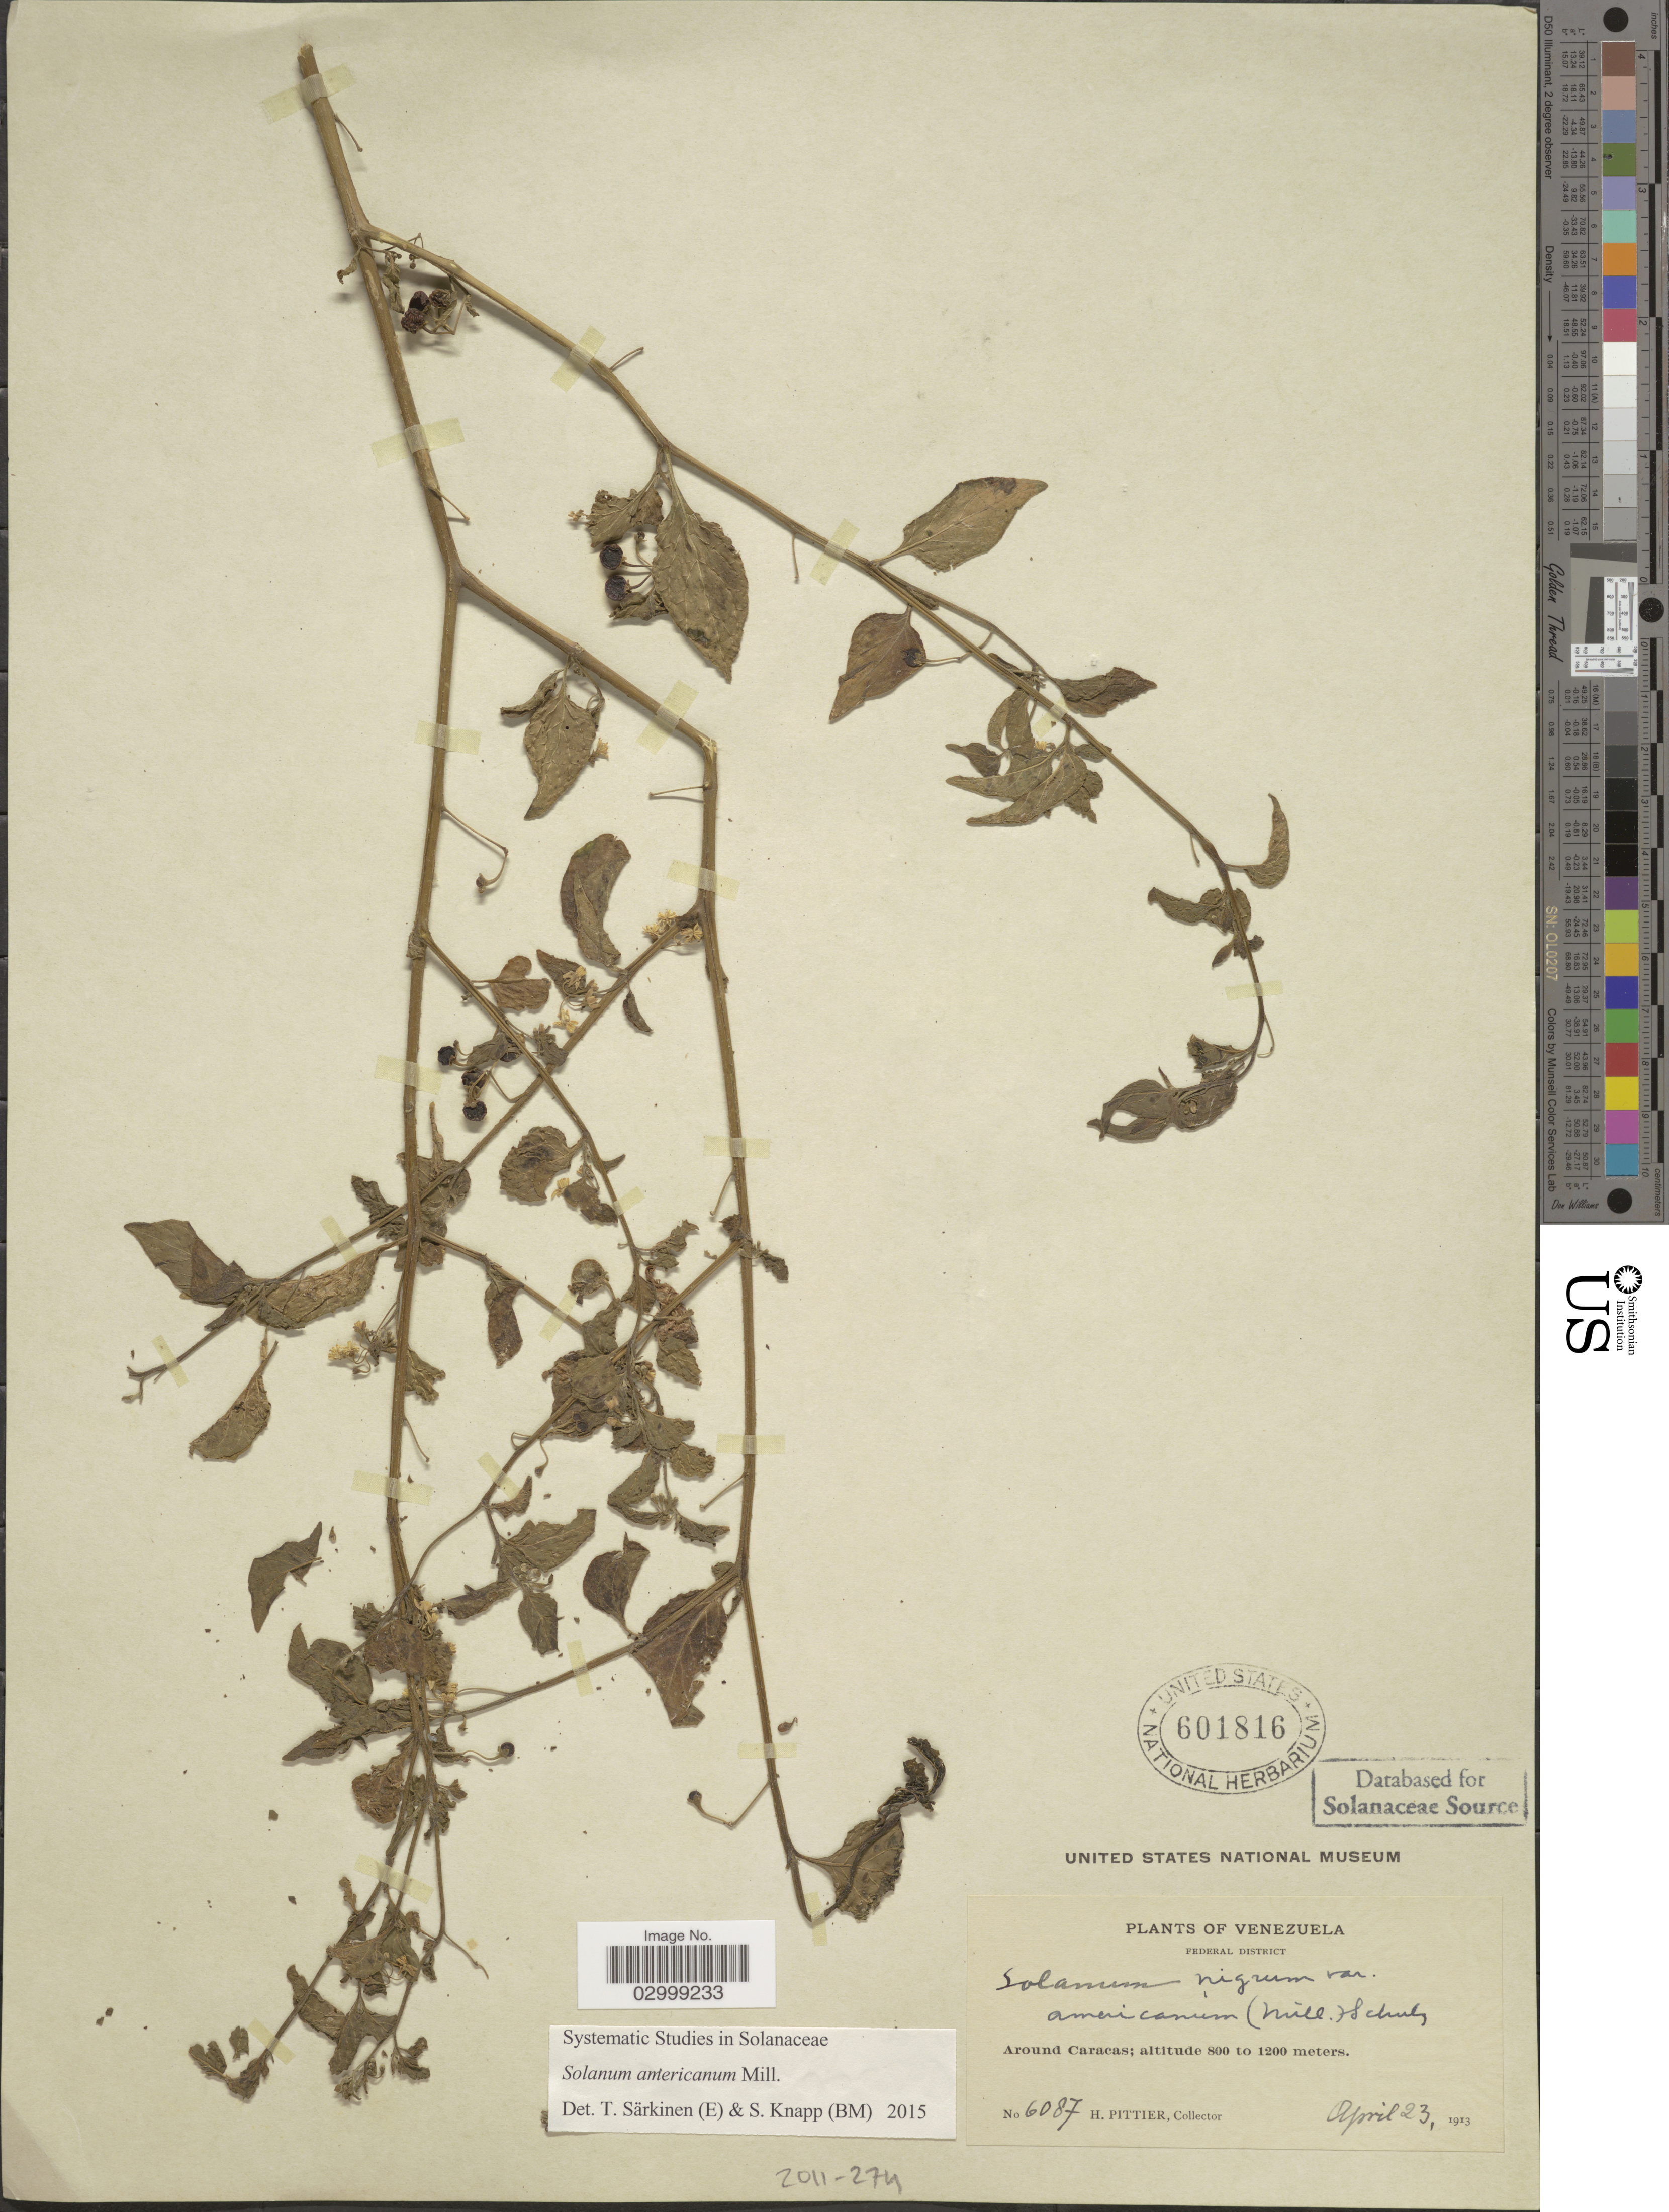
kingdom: Plantae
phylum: Tracheophyta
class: Magnoliopsida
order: Solanales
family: Solanaceae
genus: Solanum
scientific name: Solanum americanum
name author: Mill.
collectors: H. F. Pittier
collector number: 6087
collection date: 1913-04-23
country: Venezuela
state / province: Distrito Federal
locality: Federal District, Around Caracas.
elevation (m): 800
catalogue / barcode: US 601816